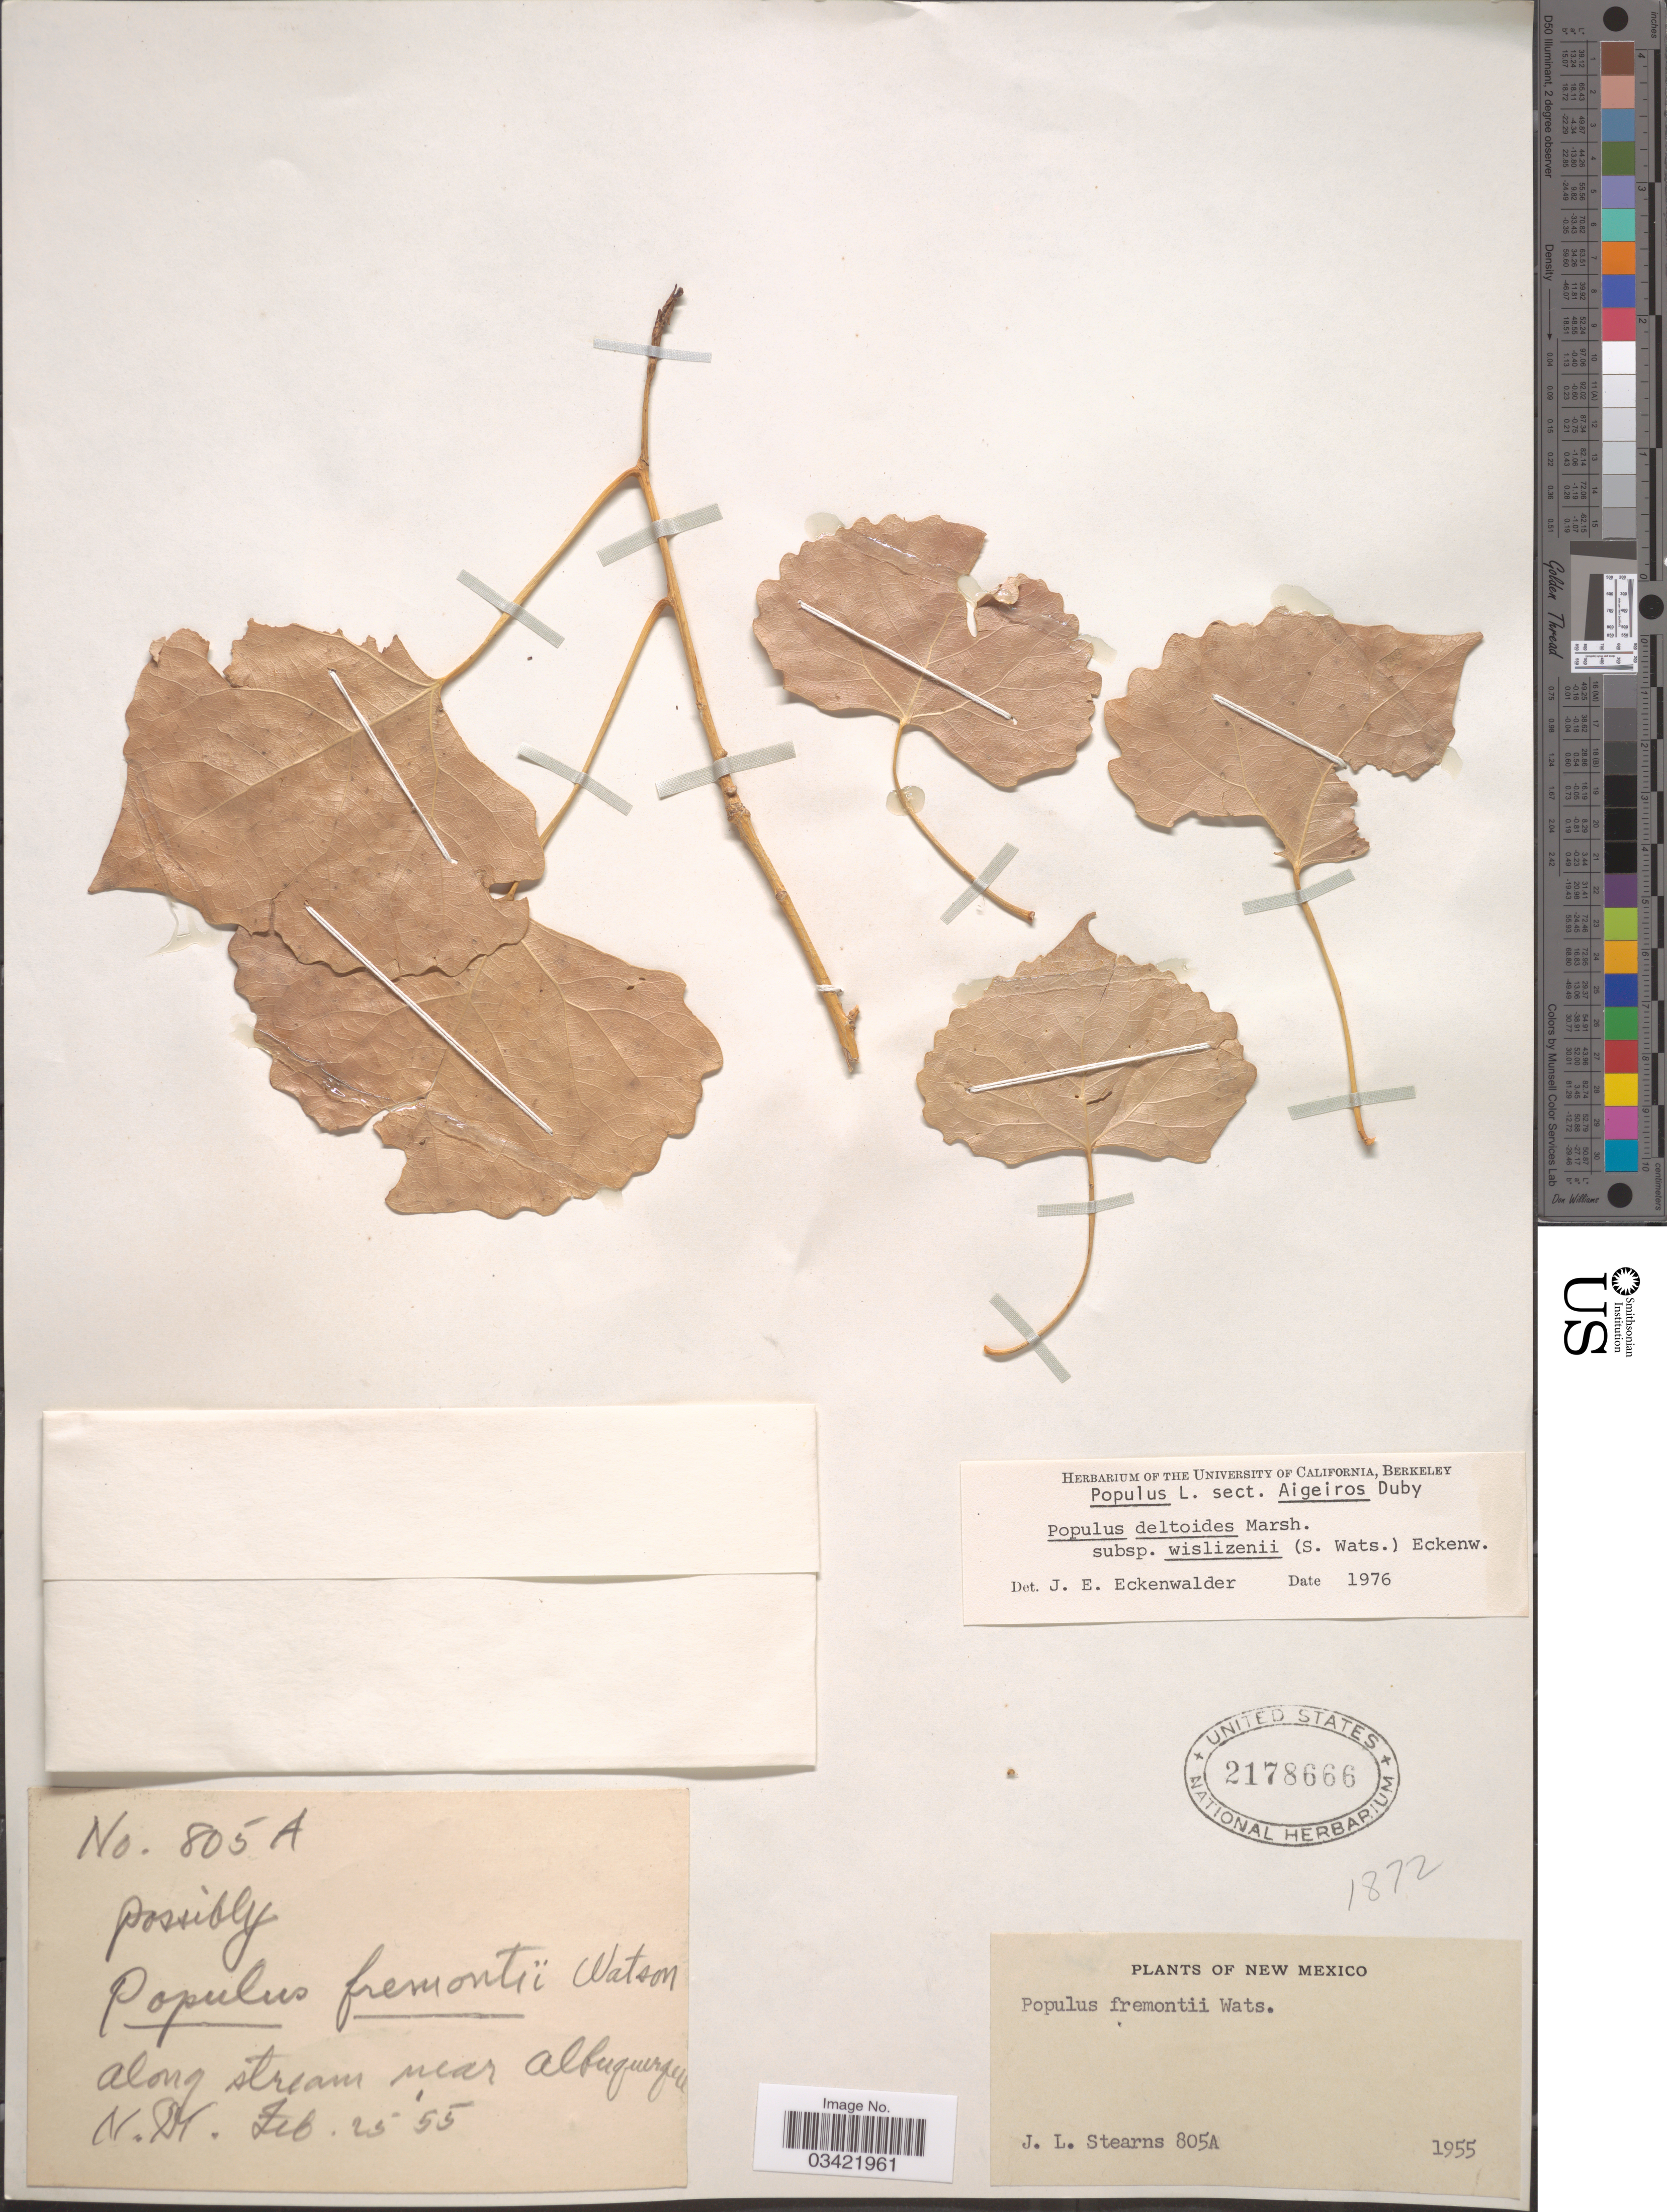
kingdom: Plantae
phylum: Tracheophyta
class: Magnoliopsida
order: Malpighiales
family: Salicaceae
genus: Populus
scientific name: Populus deltoides subsp. wislizeni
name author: (S. Watson) Eckenw.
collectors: J. Stearns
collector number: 805A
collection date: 1955-02-25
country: United States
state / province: New Mexico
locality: Along stream near Albuquerque.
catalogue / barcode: US 2178666